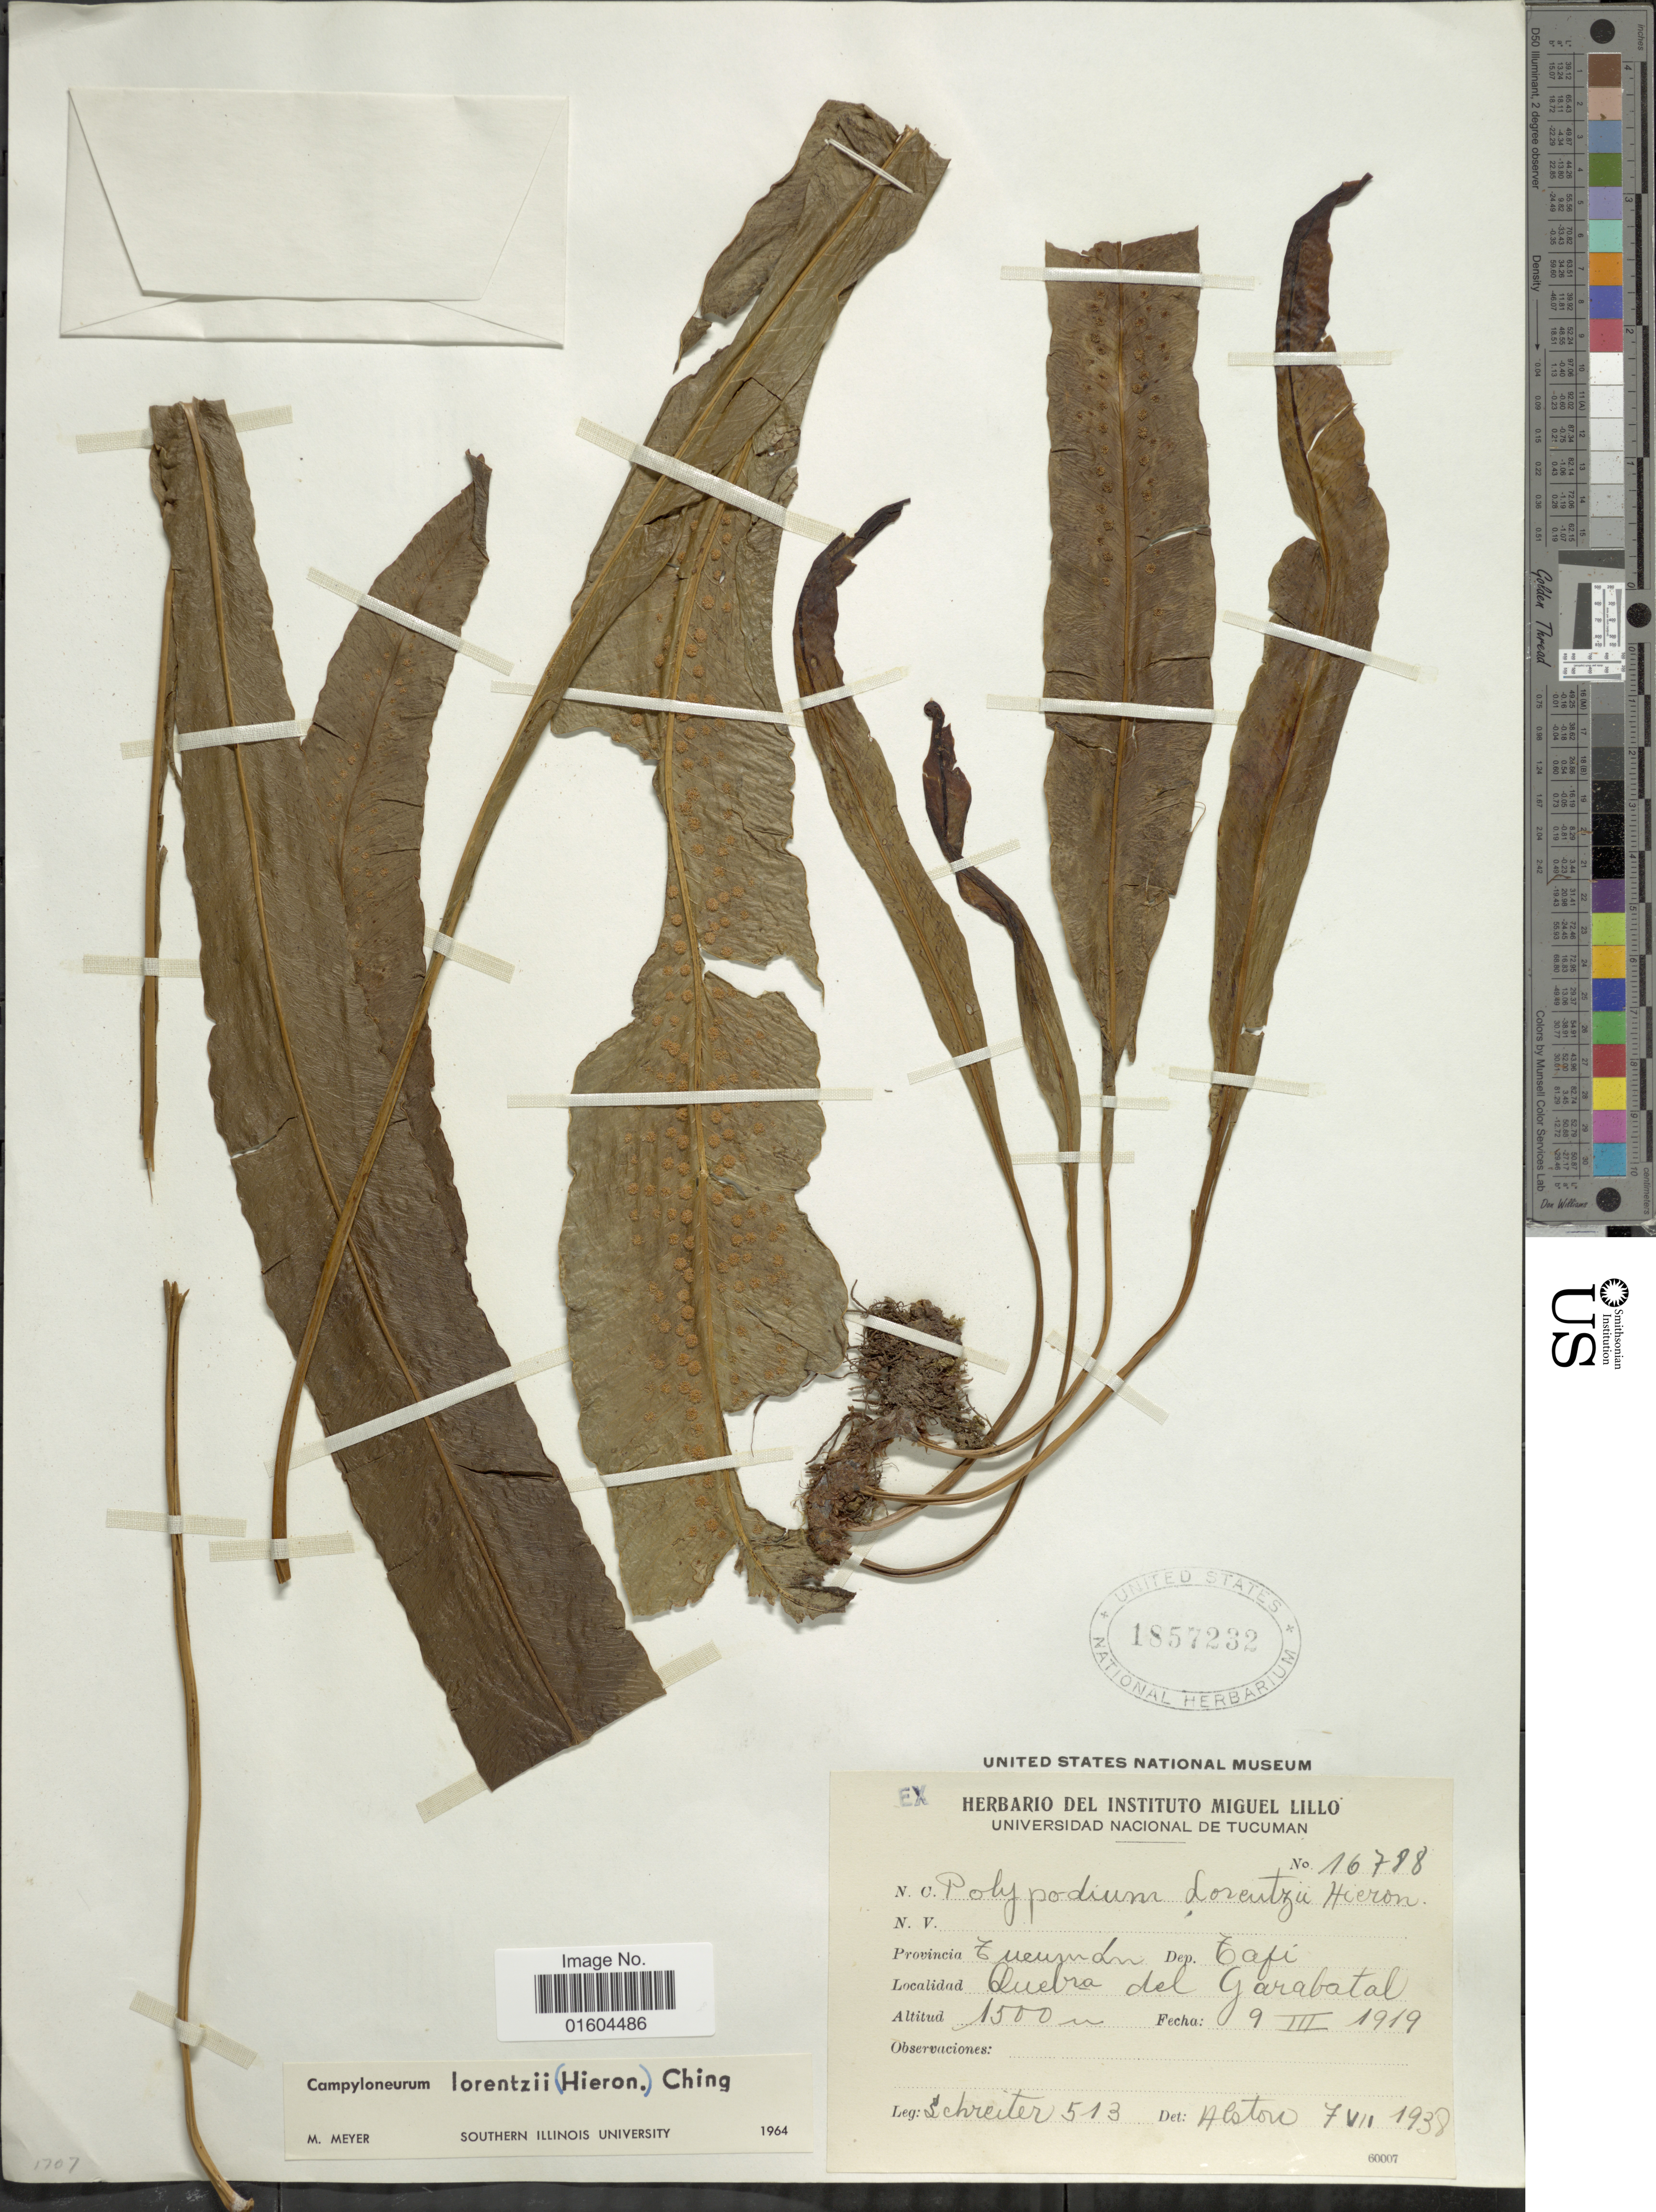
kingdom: Plantae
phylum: Tracheophyta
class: Polypodiopsida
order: Polypodiales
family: Polypodiaceae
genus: Campyloneurum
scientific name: Campyloneurum lorentzii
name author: (Hieron.) Ching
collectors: -. Schreiter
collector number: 513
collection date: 1919-03-09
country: Argentina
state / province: Tucuman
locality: ProvinciaTucuman, Dep. Tafi, quebra del Garabatal.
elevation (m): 1500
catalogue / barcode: US 1857232